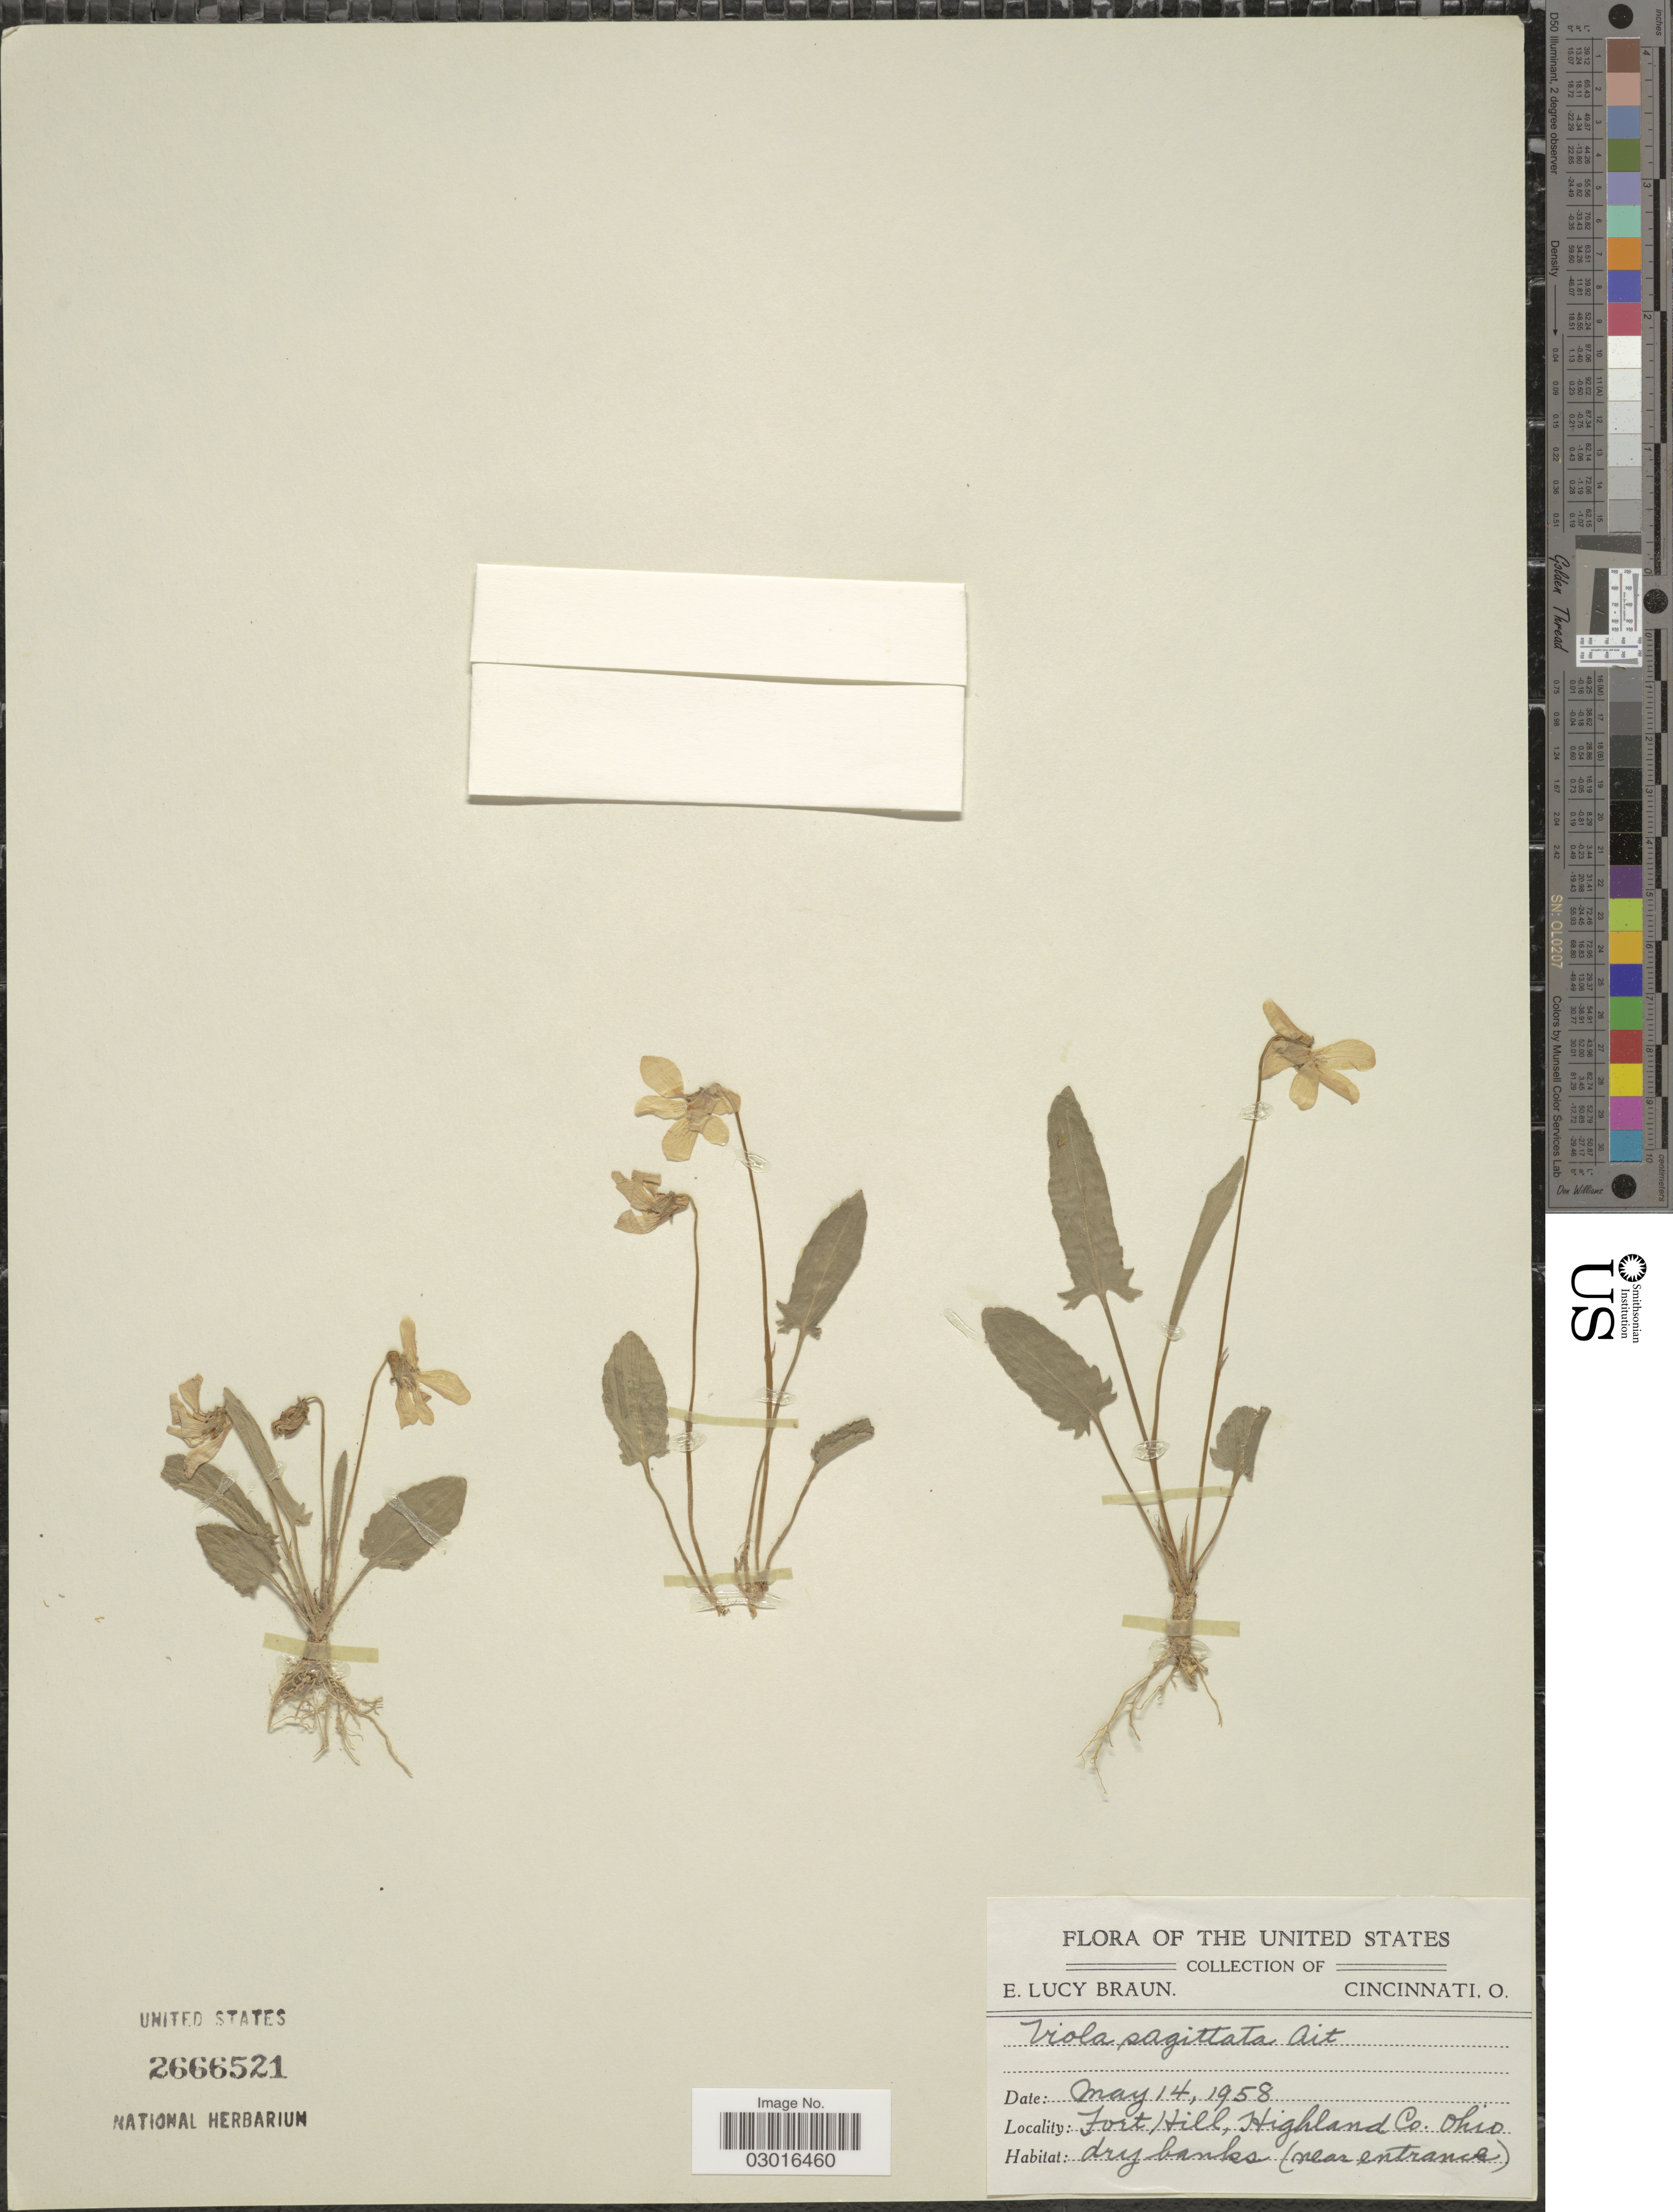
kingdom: Plantae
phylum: Tracheophyta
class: Magnoliopsida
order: Malpighiales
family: Violaceae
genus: Viola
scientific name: Viola sagittata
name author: Aiton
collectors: E. L. Braun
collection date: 1958-05-14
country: United States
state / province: Ohio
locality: Fort Hill, Highland Co. (near entrance).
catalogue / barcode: US 2666521